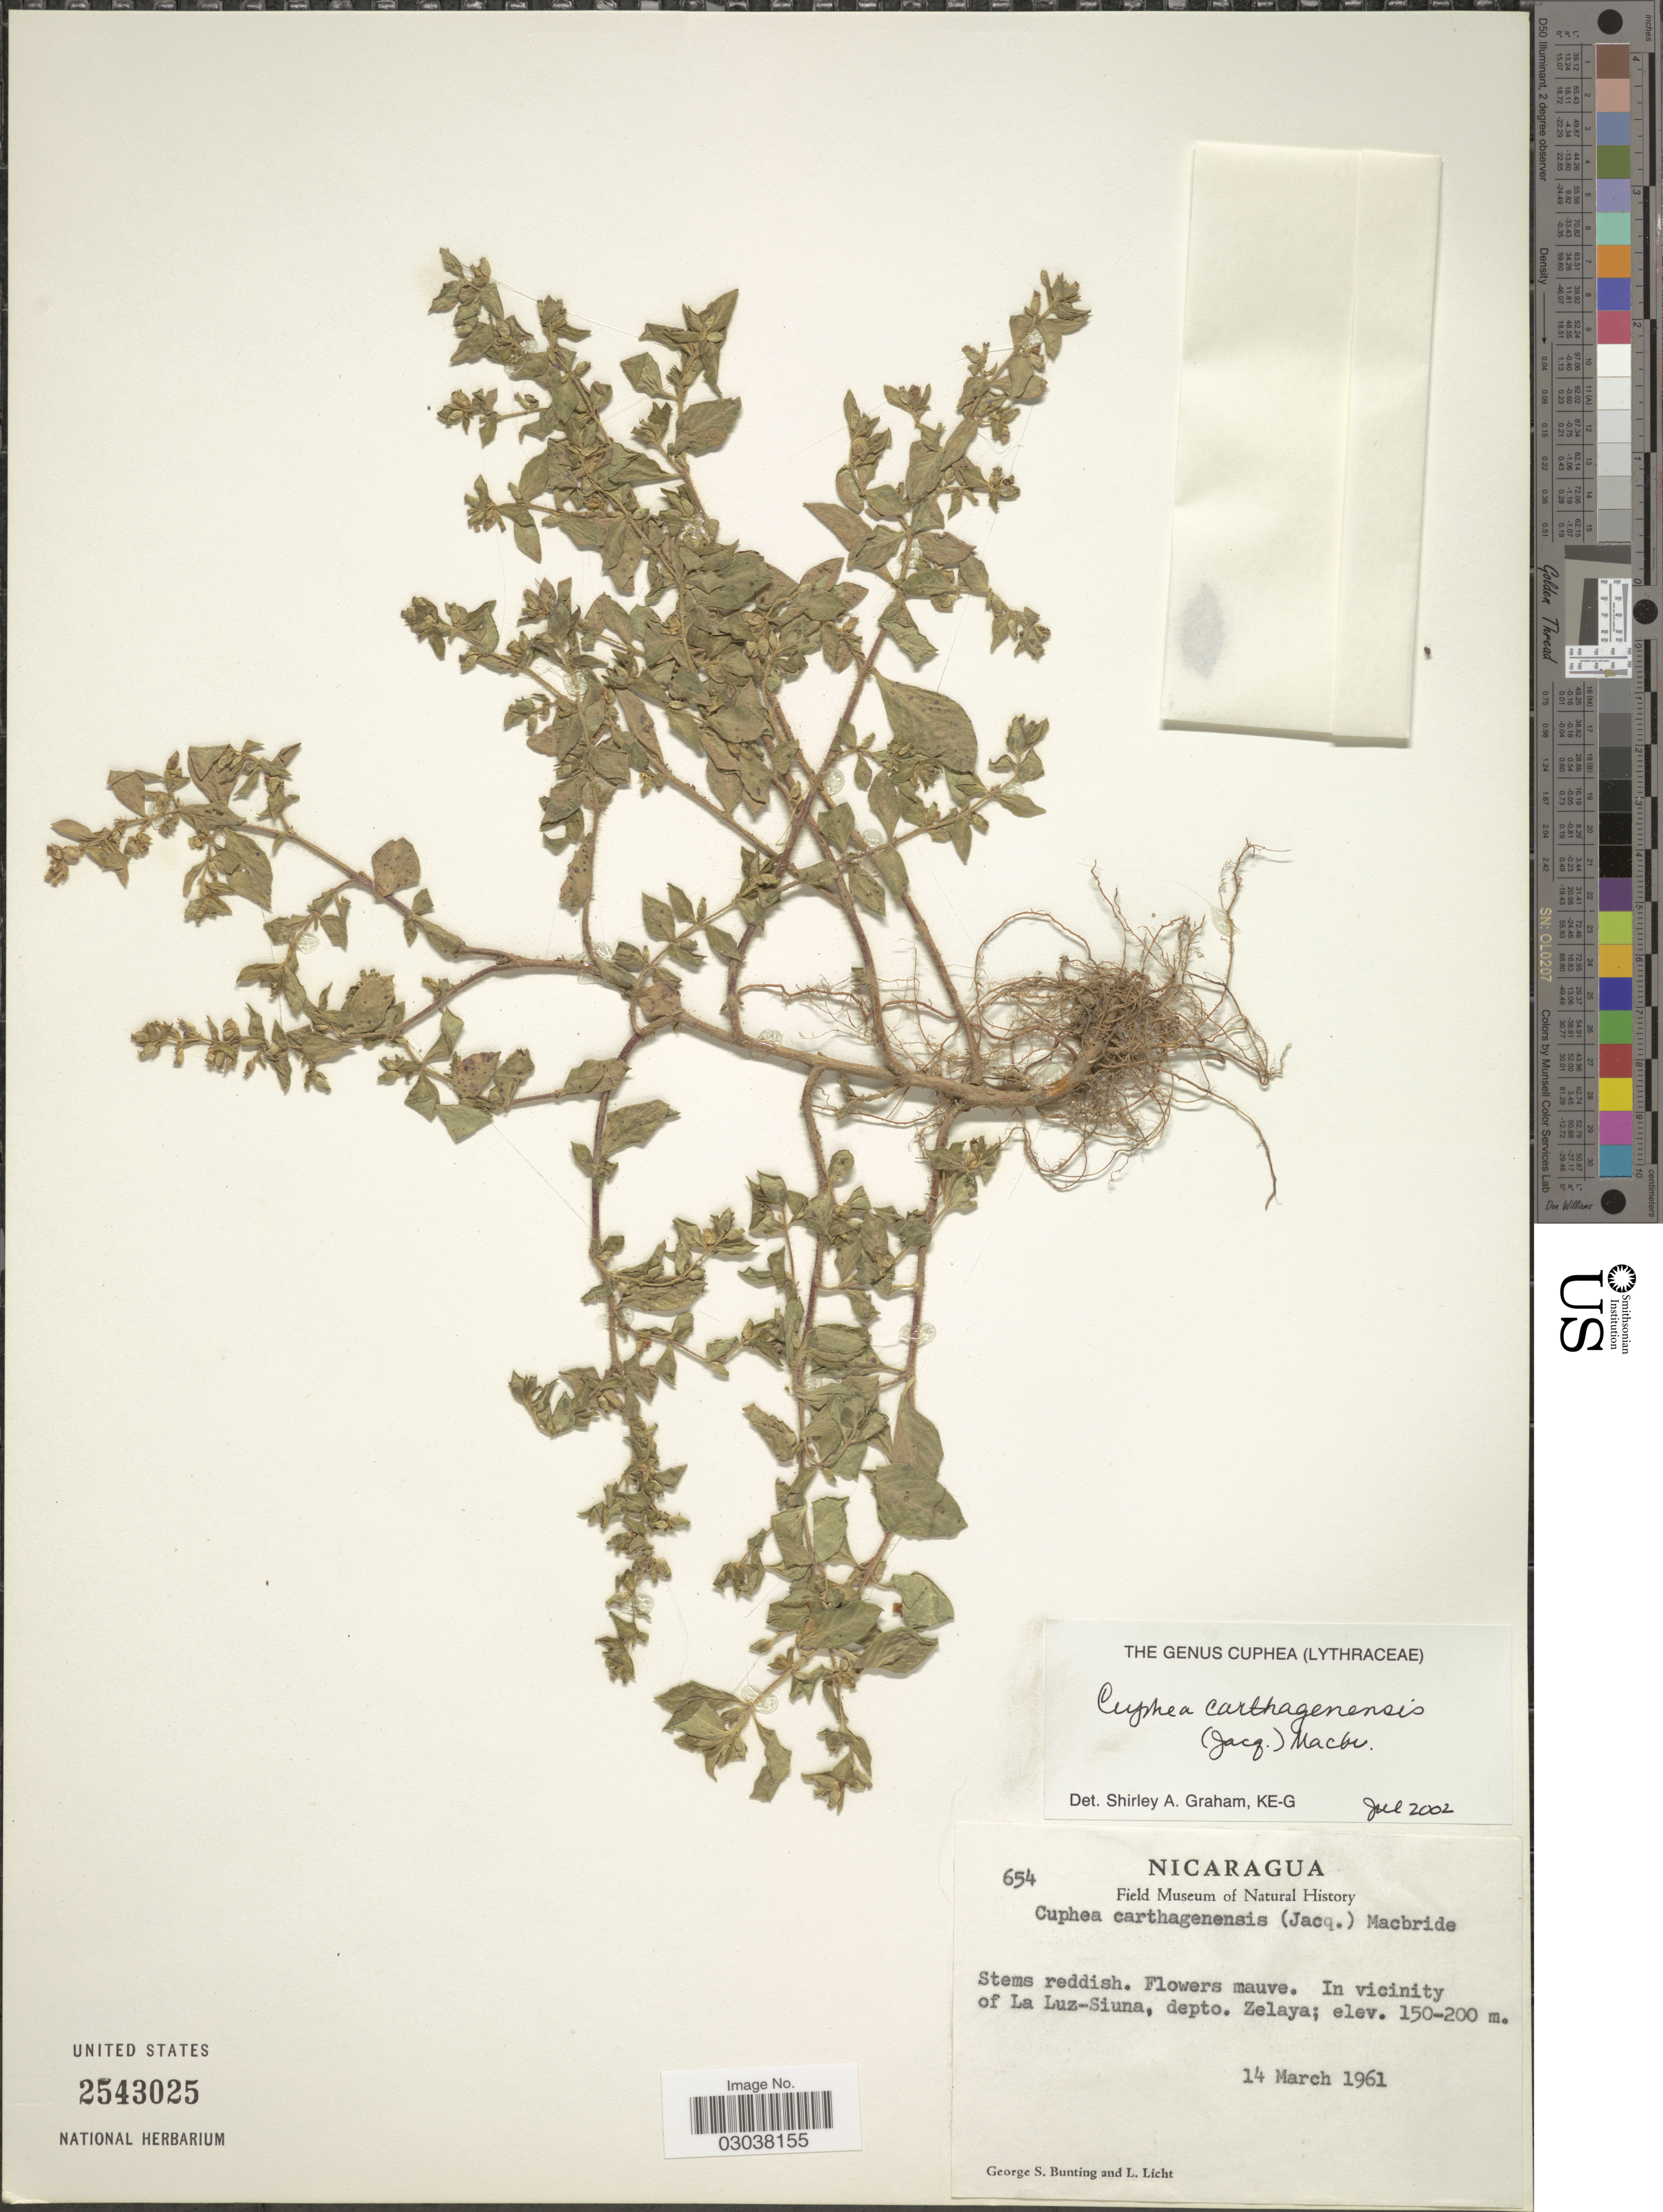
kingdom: Plantae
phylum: Tracheophyta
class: Magnoliopsida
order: Myrtales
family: Lythraceae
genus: Cuphea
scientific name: Cuphea carthagenensis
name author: (Jacq.) J.F. Macbr.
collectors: G. S. Bunting & L. Licht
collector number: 654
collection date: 1961-03-14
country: Nicaragua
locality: In vicinity of La Luz-Siuna, depto. Zelaya.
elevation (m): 150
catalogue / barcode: US 2543025